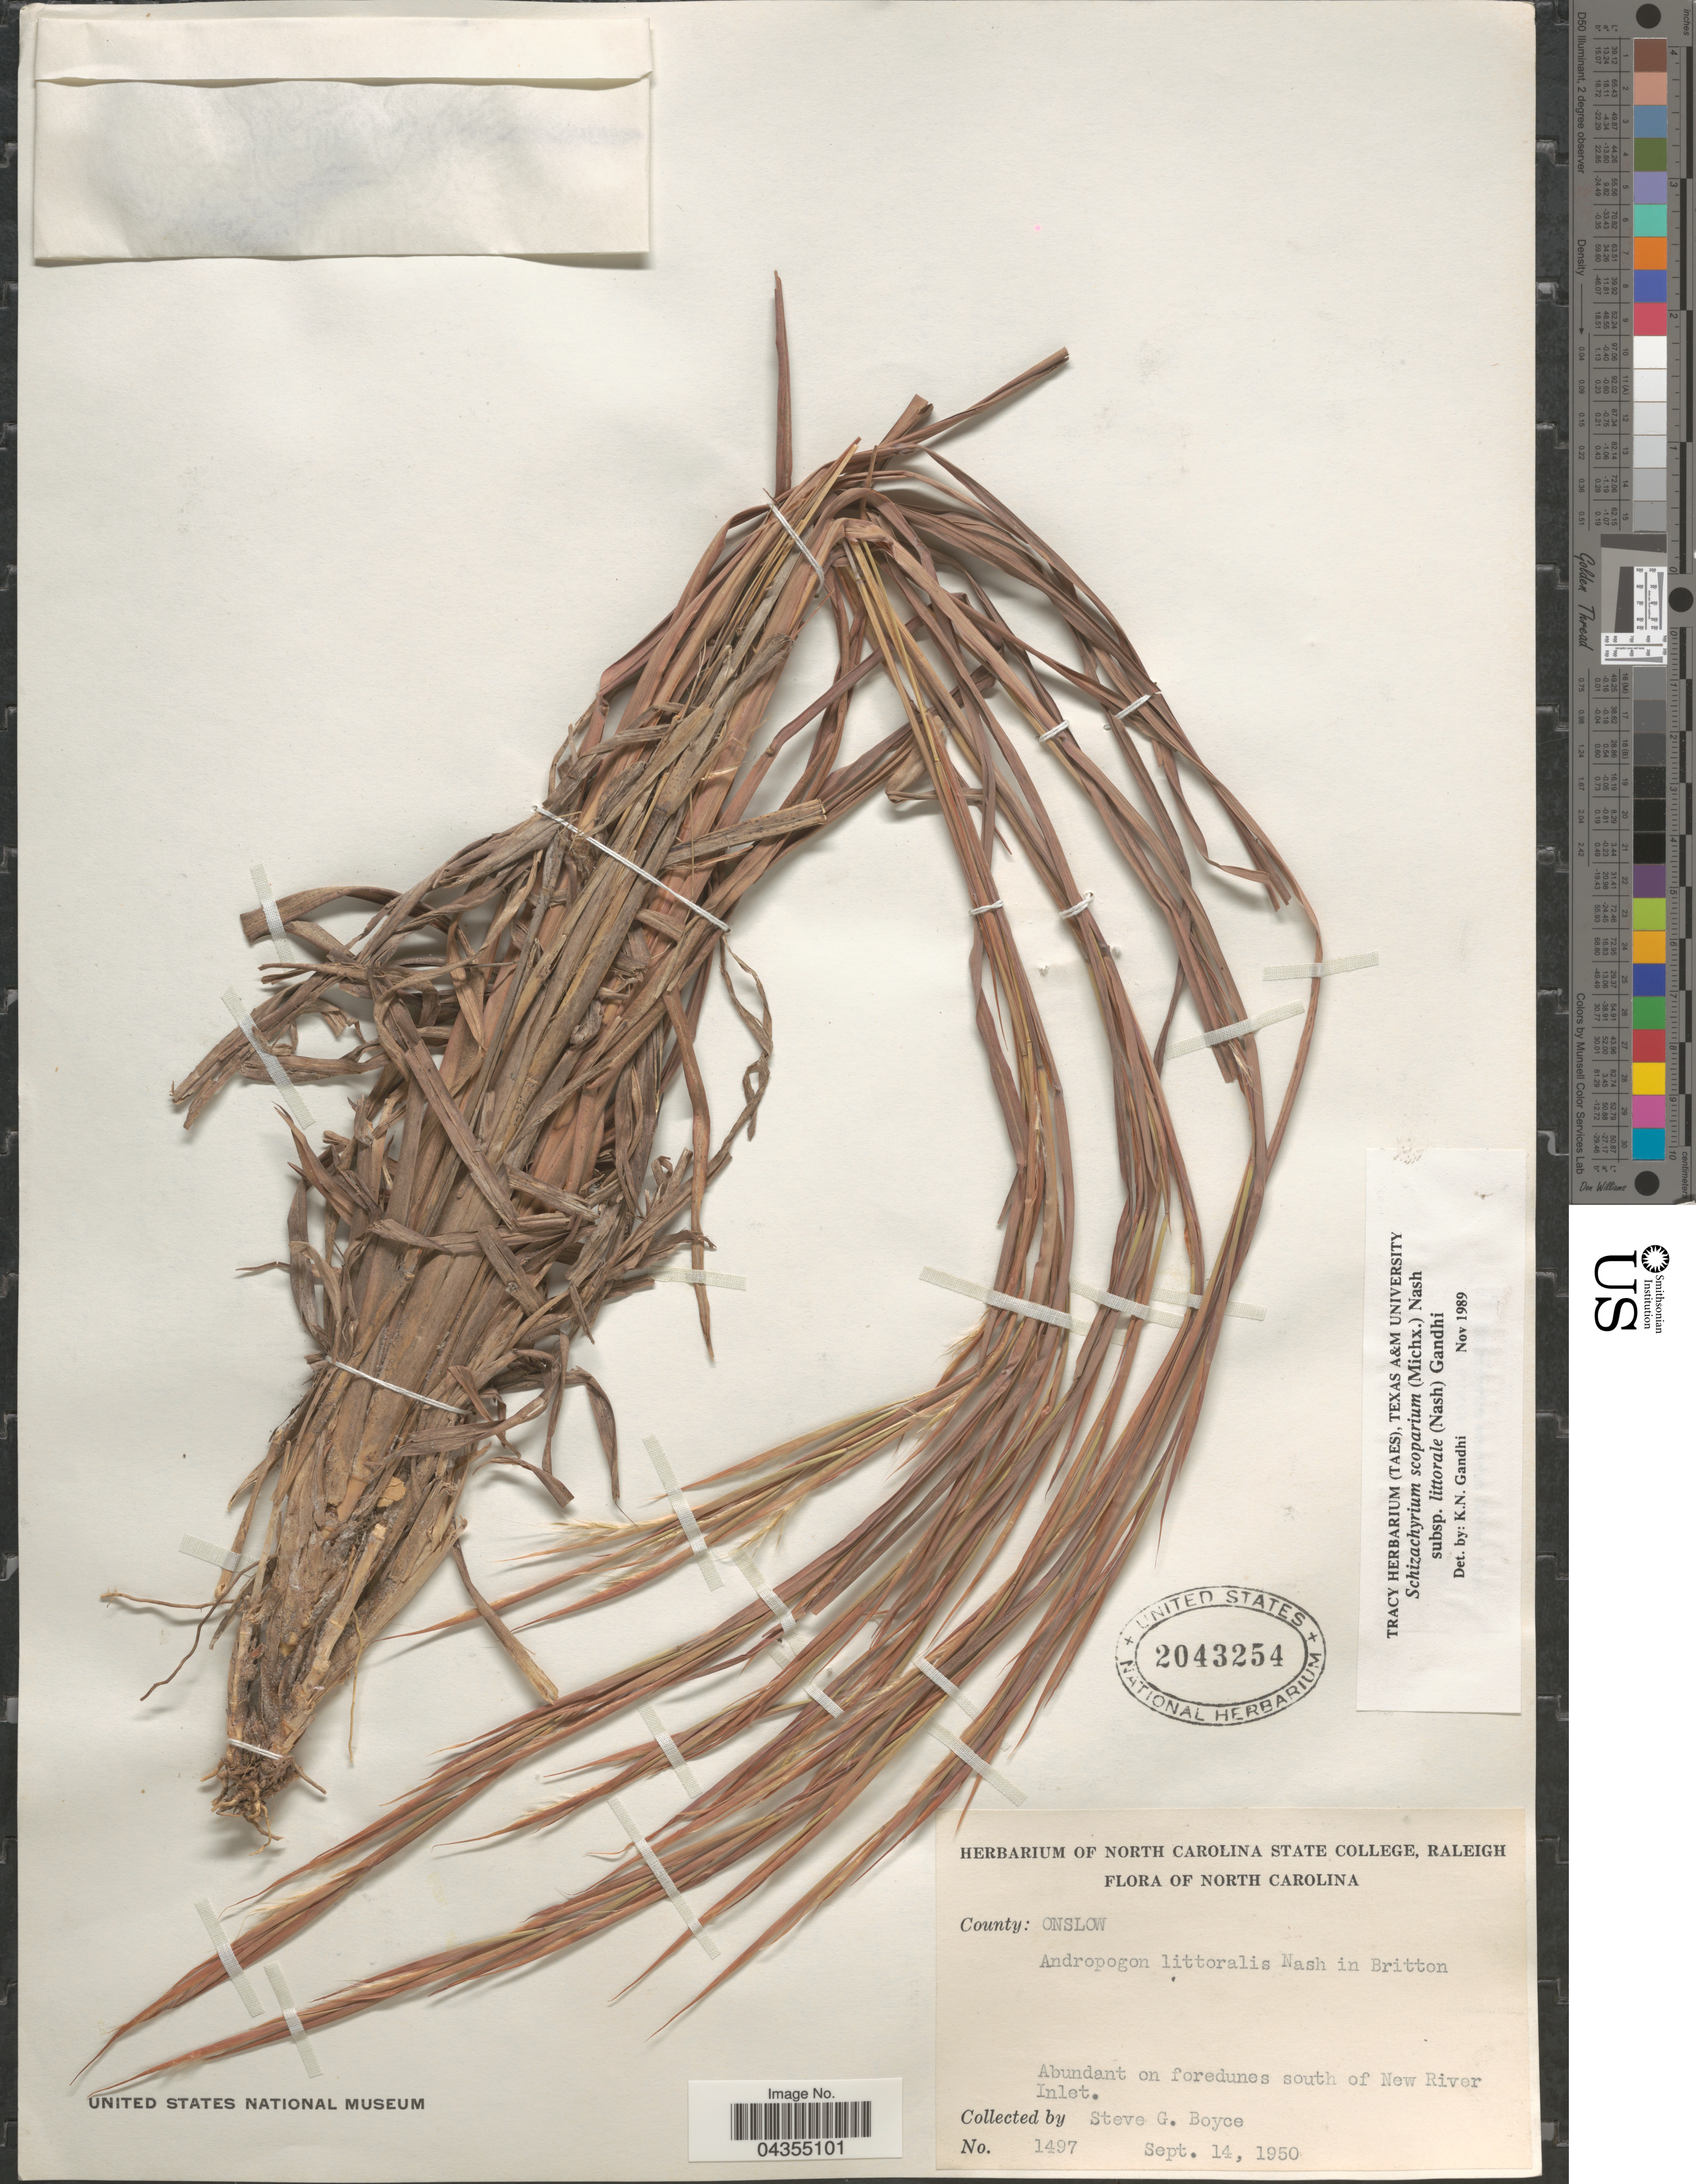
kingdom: Plantae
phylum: Tracheophyta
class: Liliopsida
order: Poales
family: Poaceae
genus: Schizachyrium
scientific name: Schizachyrium scoparium var. littorale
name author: (Nash) Gould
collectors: S. Boyce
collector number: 1497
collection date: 1950-09-14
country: United States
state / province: North Carolina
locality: County: Onslow. Abundant on foredunes south of New River Inlet.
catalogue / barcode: US 2043254